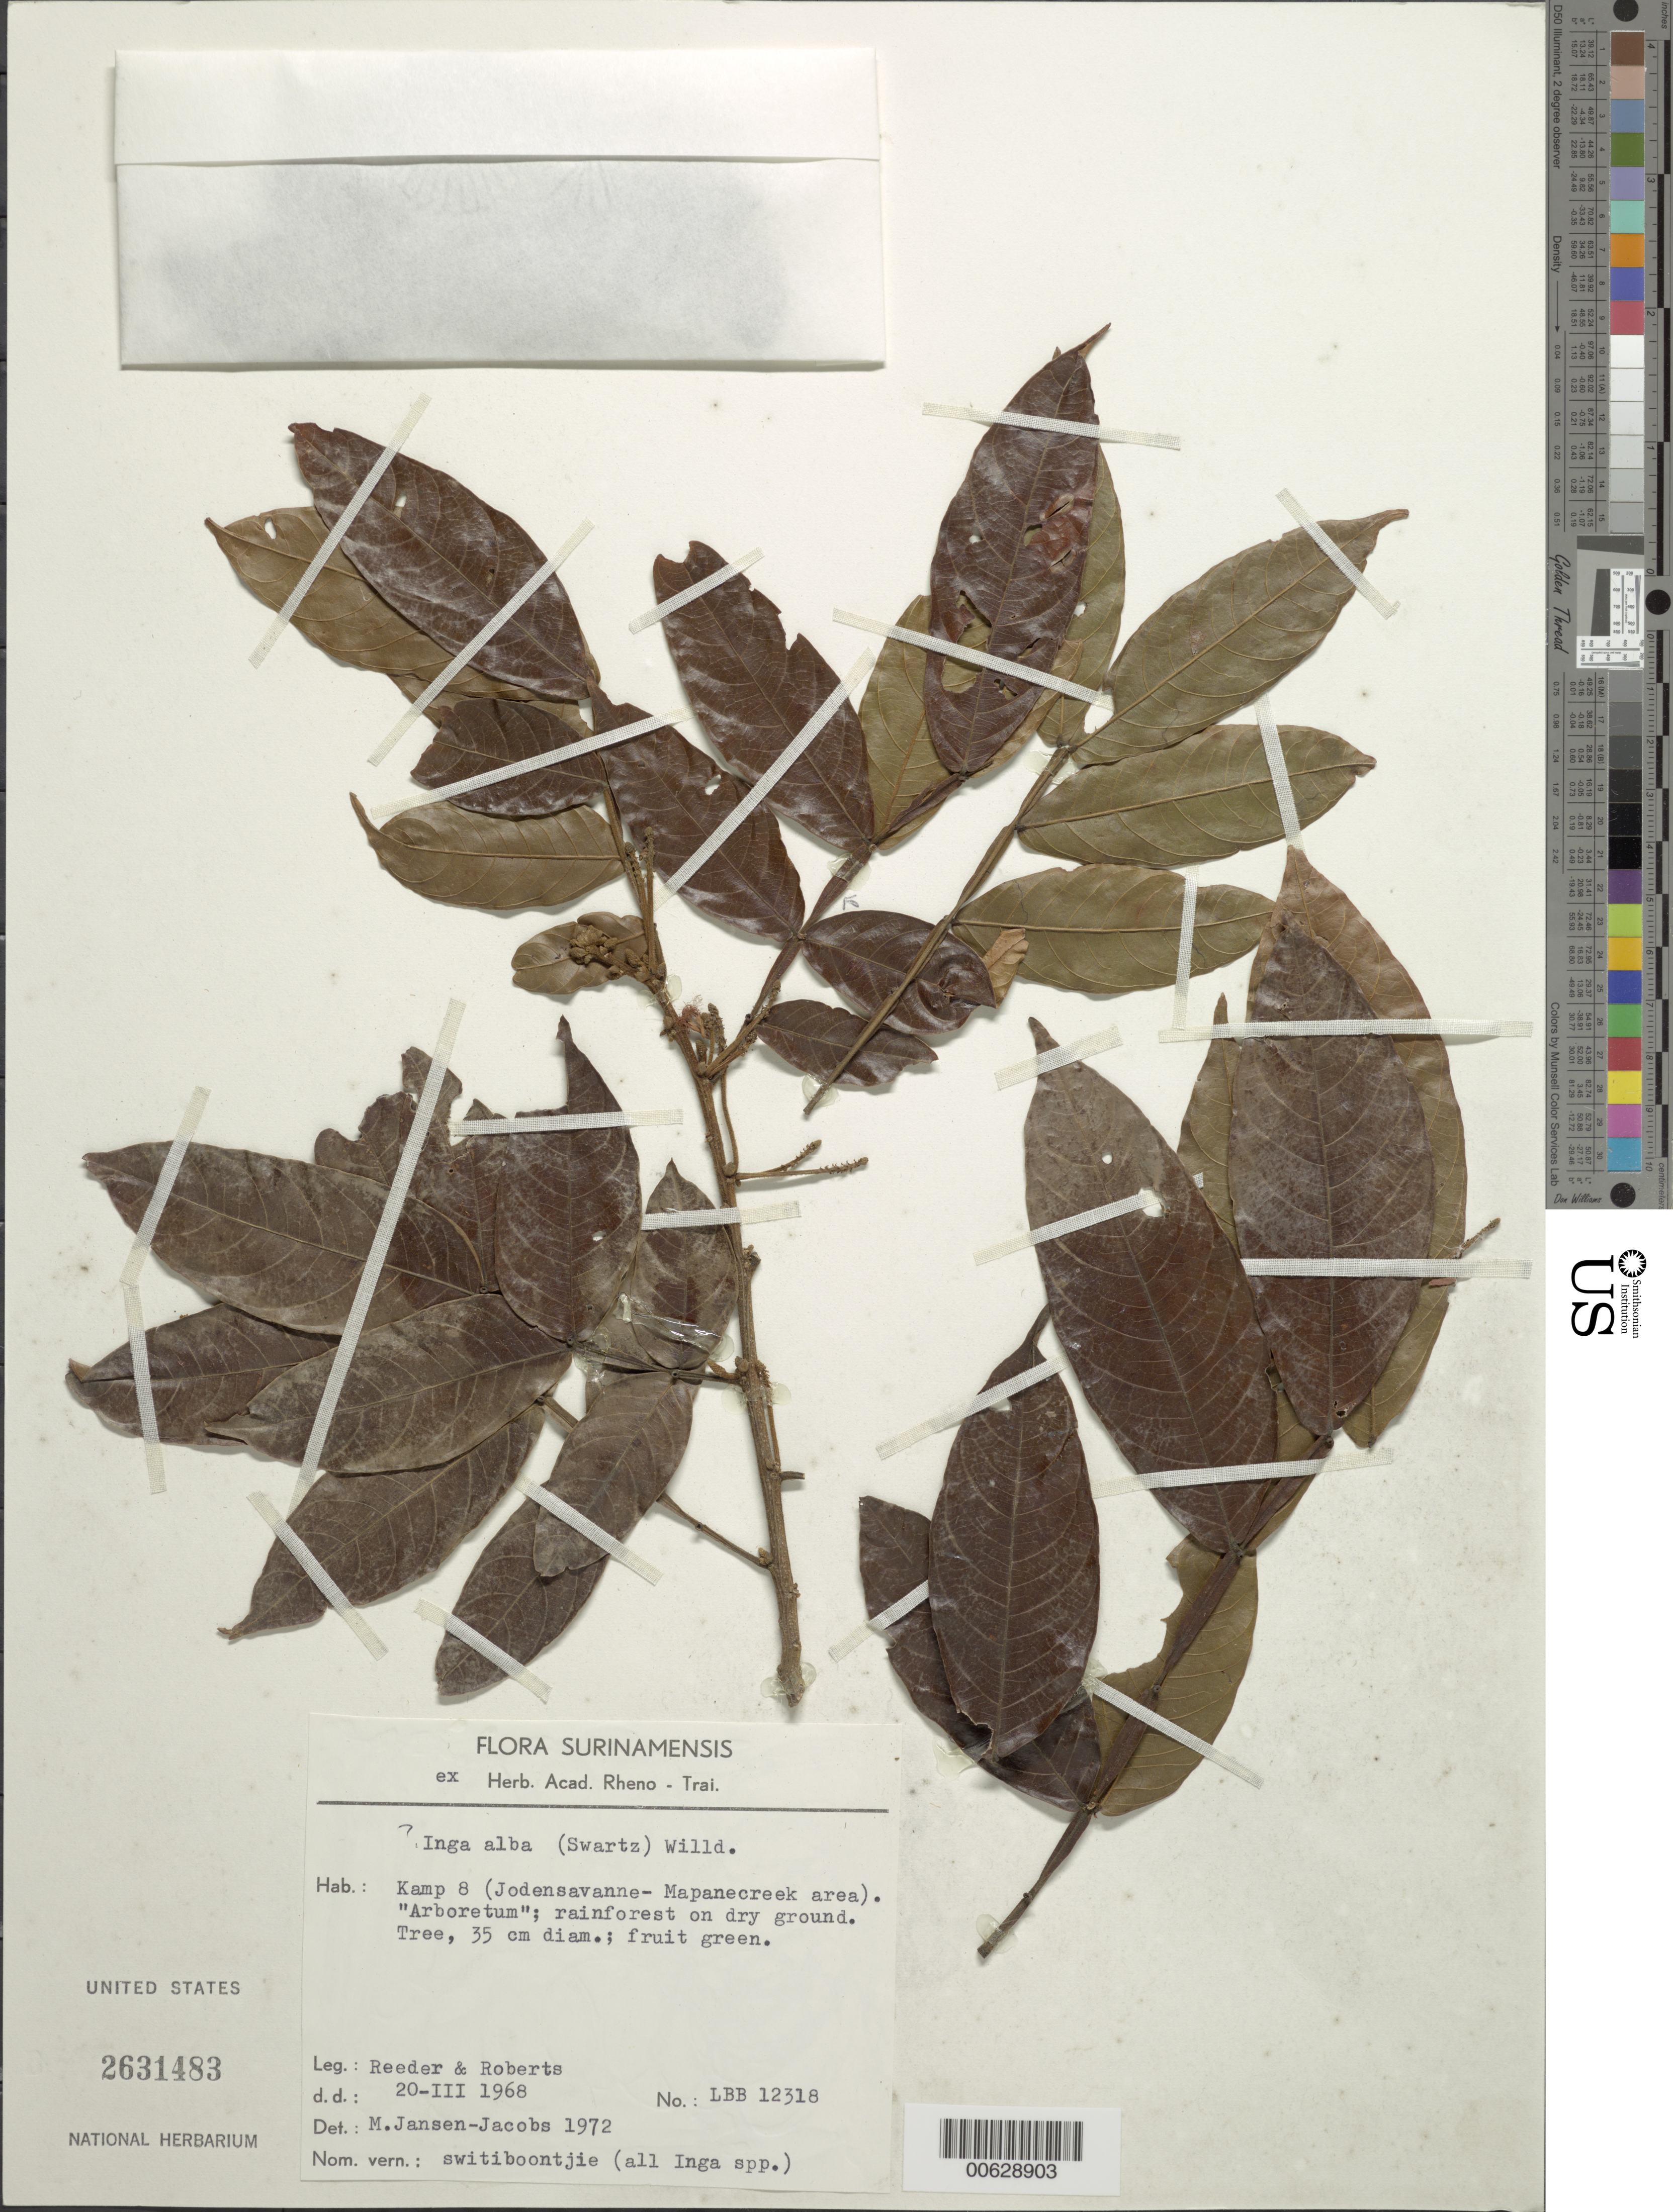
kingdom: Plantae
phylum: Tracheophyta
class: Magnoliopsida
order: Fabales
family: Fabaceae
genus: Inga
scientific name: Inga alba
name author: (Sw.) Willd.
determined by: Jansen-Jacobs, M. J., (U), Nationaal Herbarium Nederland, Utrecht University branch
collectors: D. Reeder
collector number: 12318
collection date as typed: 20-Mar-68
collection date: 1968-03-20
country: Suriname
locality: Jodensavanne-Mapane kreek area, Kamp 8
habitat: Rainforest on dry ground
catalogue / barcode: US 2631483